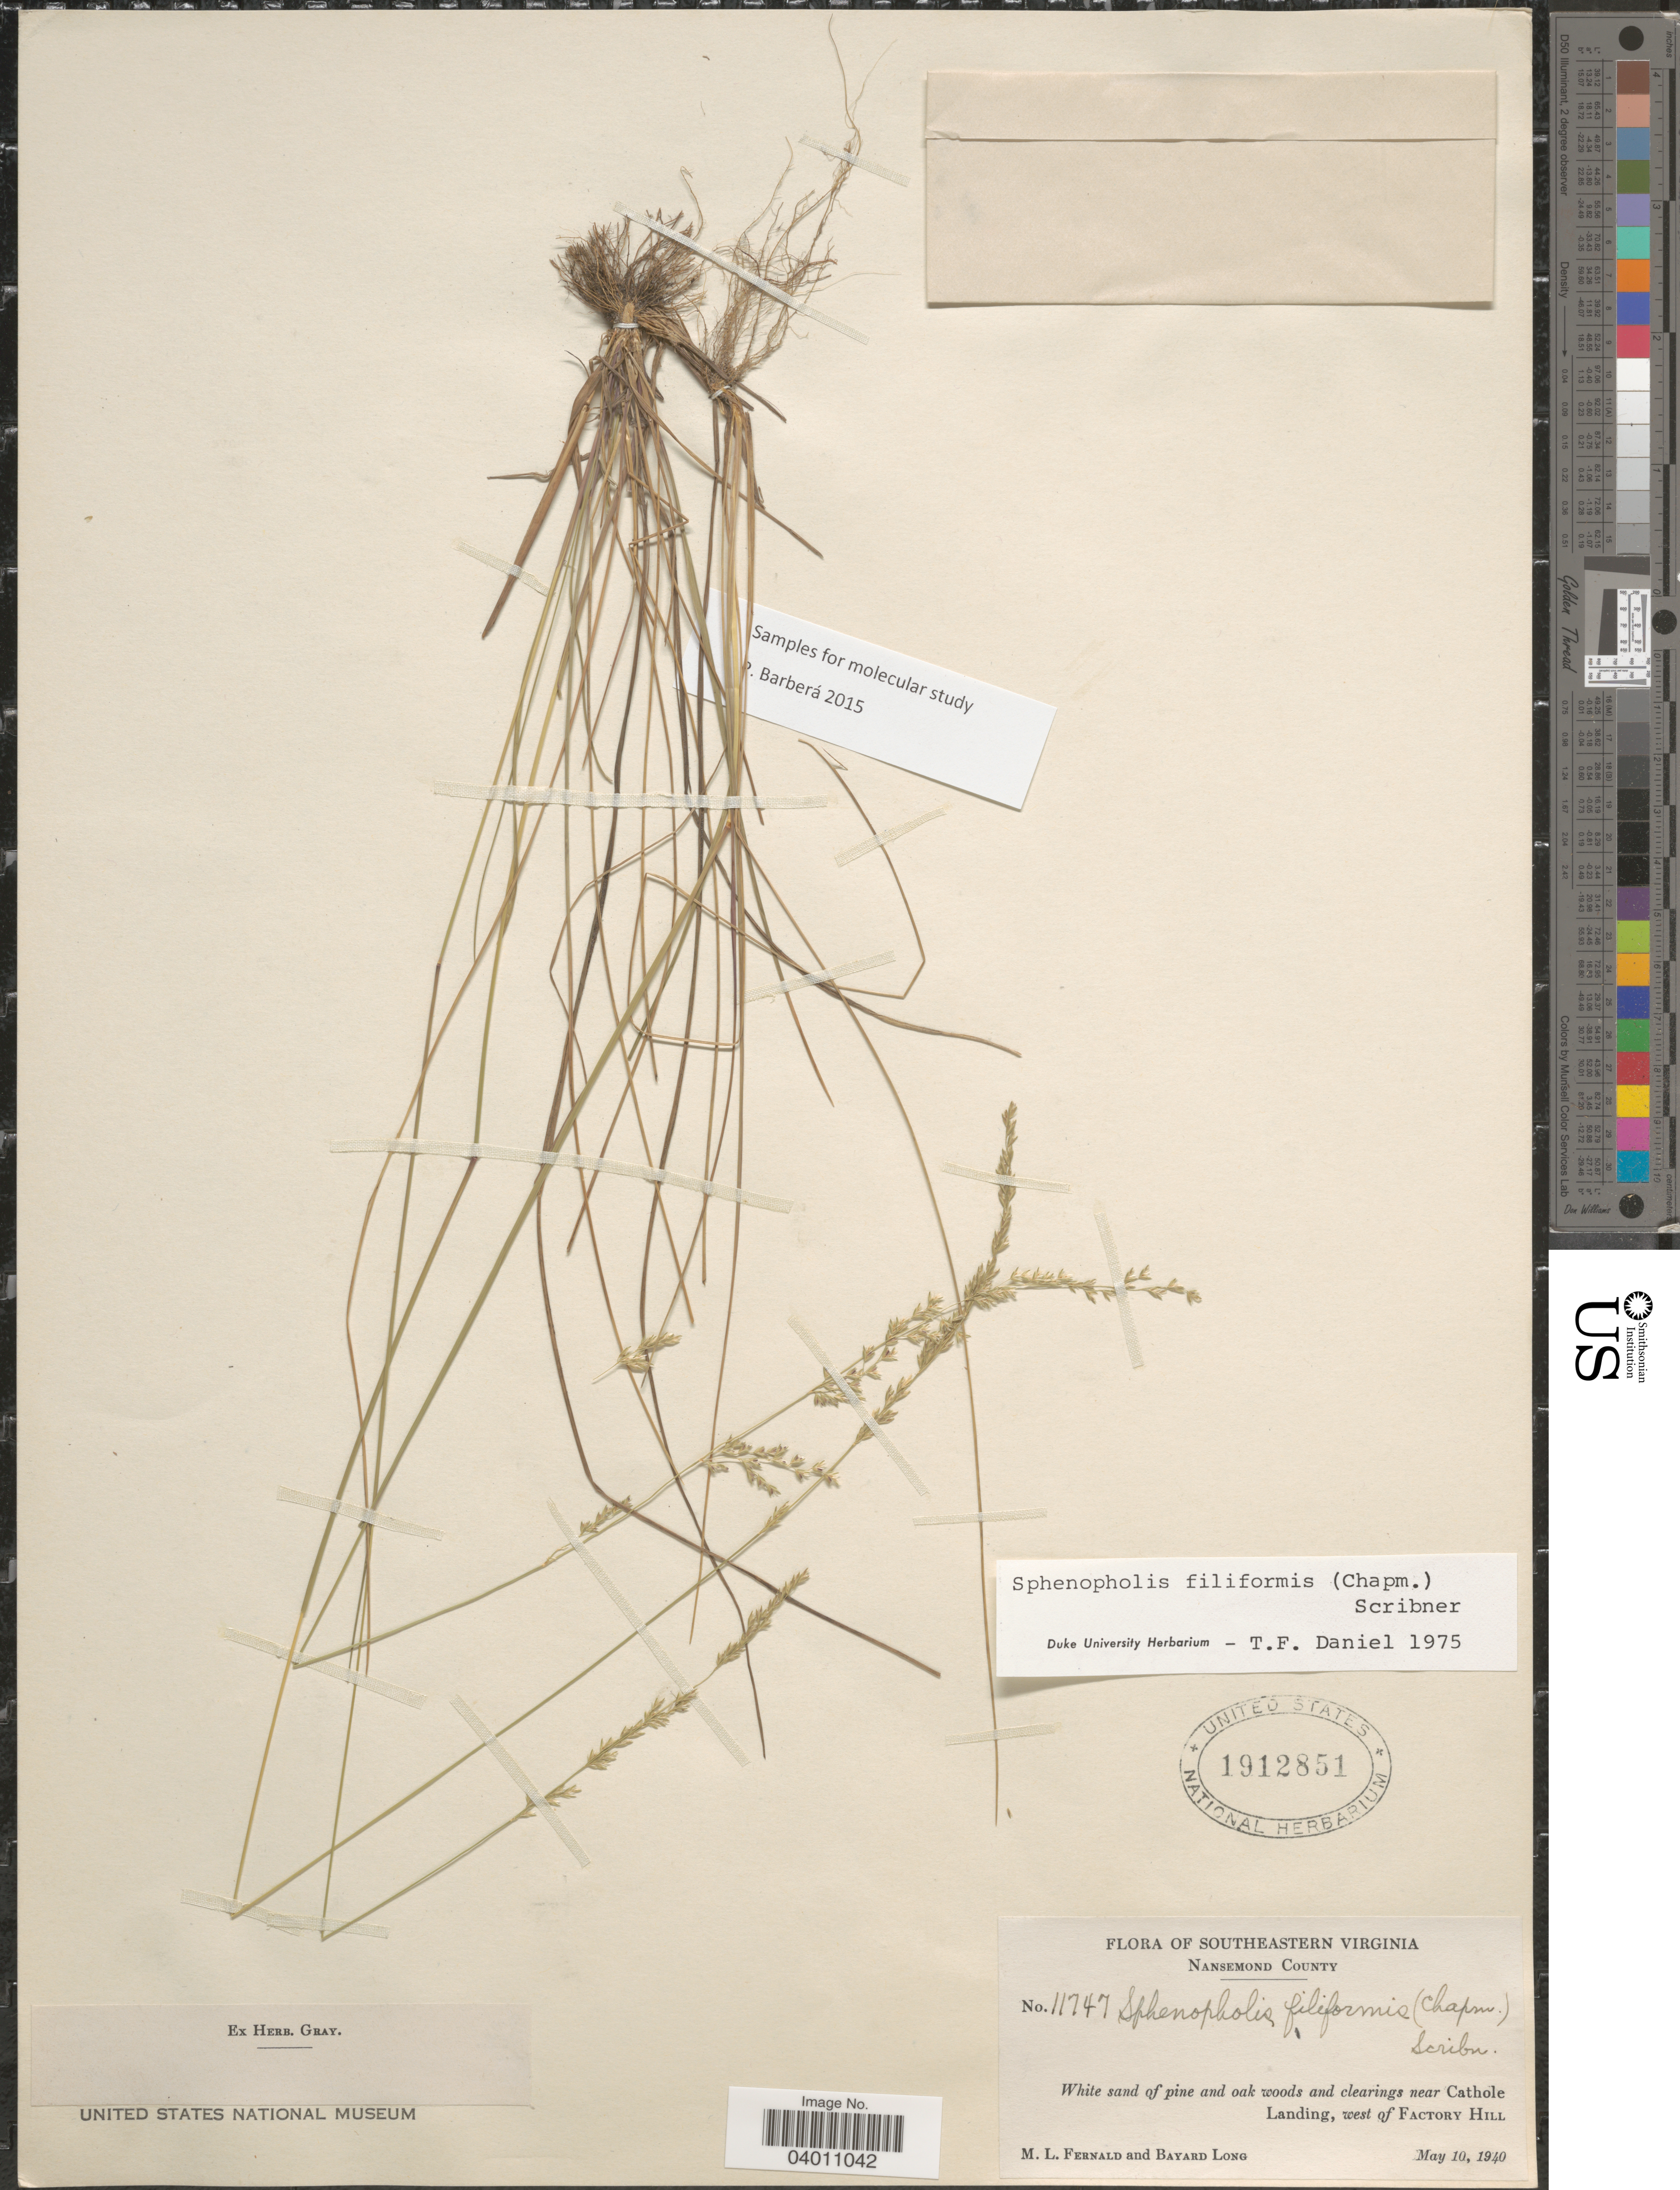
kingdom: Plantae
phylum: Tracheophyta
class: Liliopsida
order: Poales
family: Poaceae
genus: Sphenopholis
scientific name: Sphenopholis filiformis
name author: (Chapm.) Scribn.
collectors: M. L. Fernald & B. Long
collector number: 11747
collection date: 1940-05-10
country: United States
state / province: Virginia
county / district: City of Suffolk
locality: Southeastern Virginia. Nansemond County. White sand of pine and oak woods and clearings near Cathole Landing, west of Factory Hill.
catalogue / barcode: US 1912851